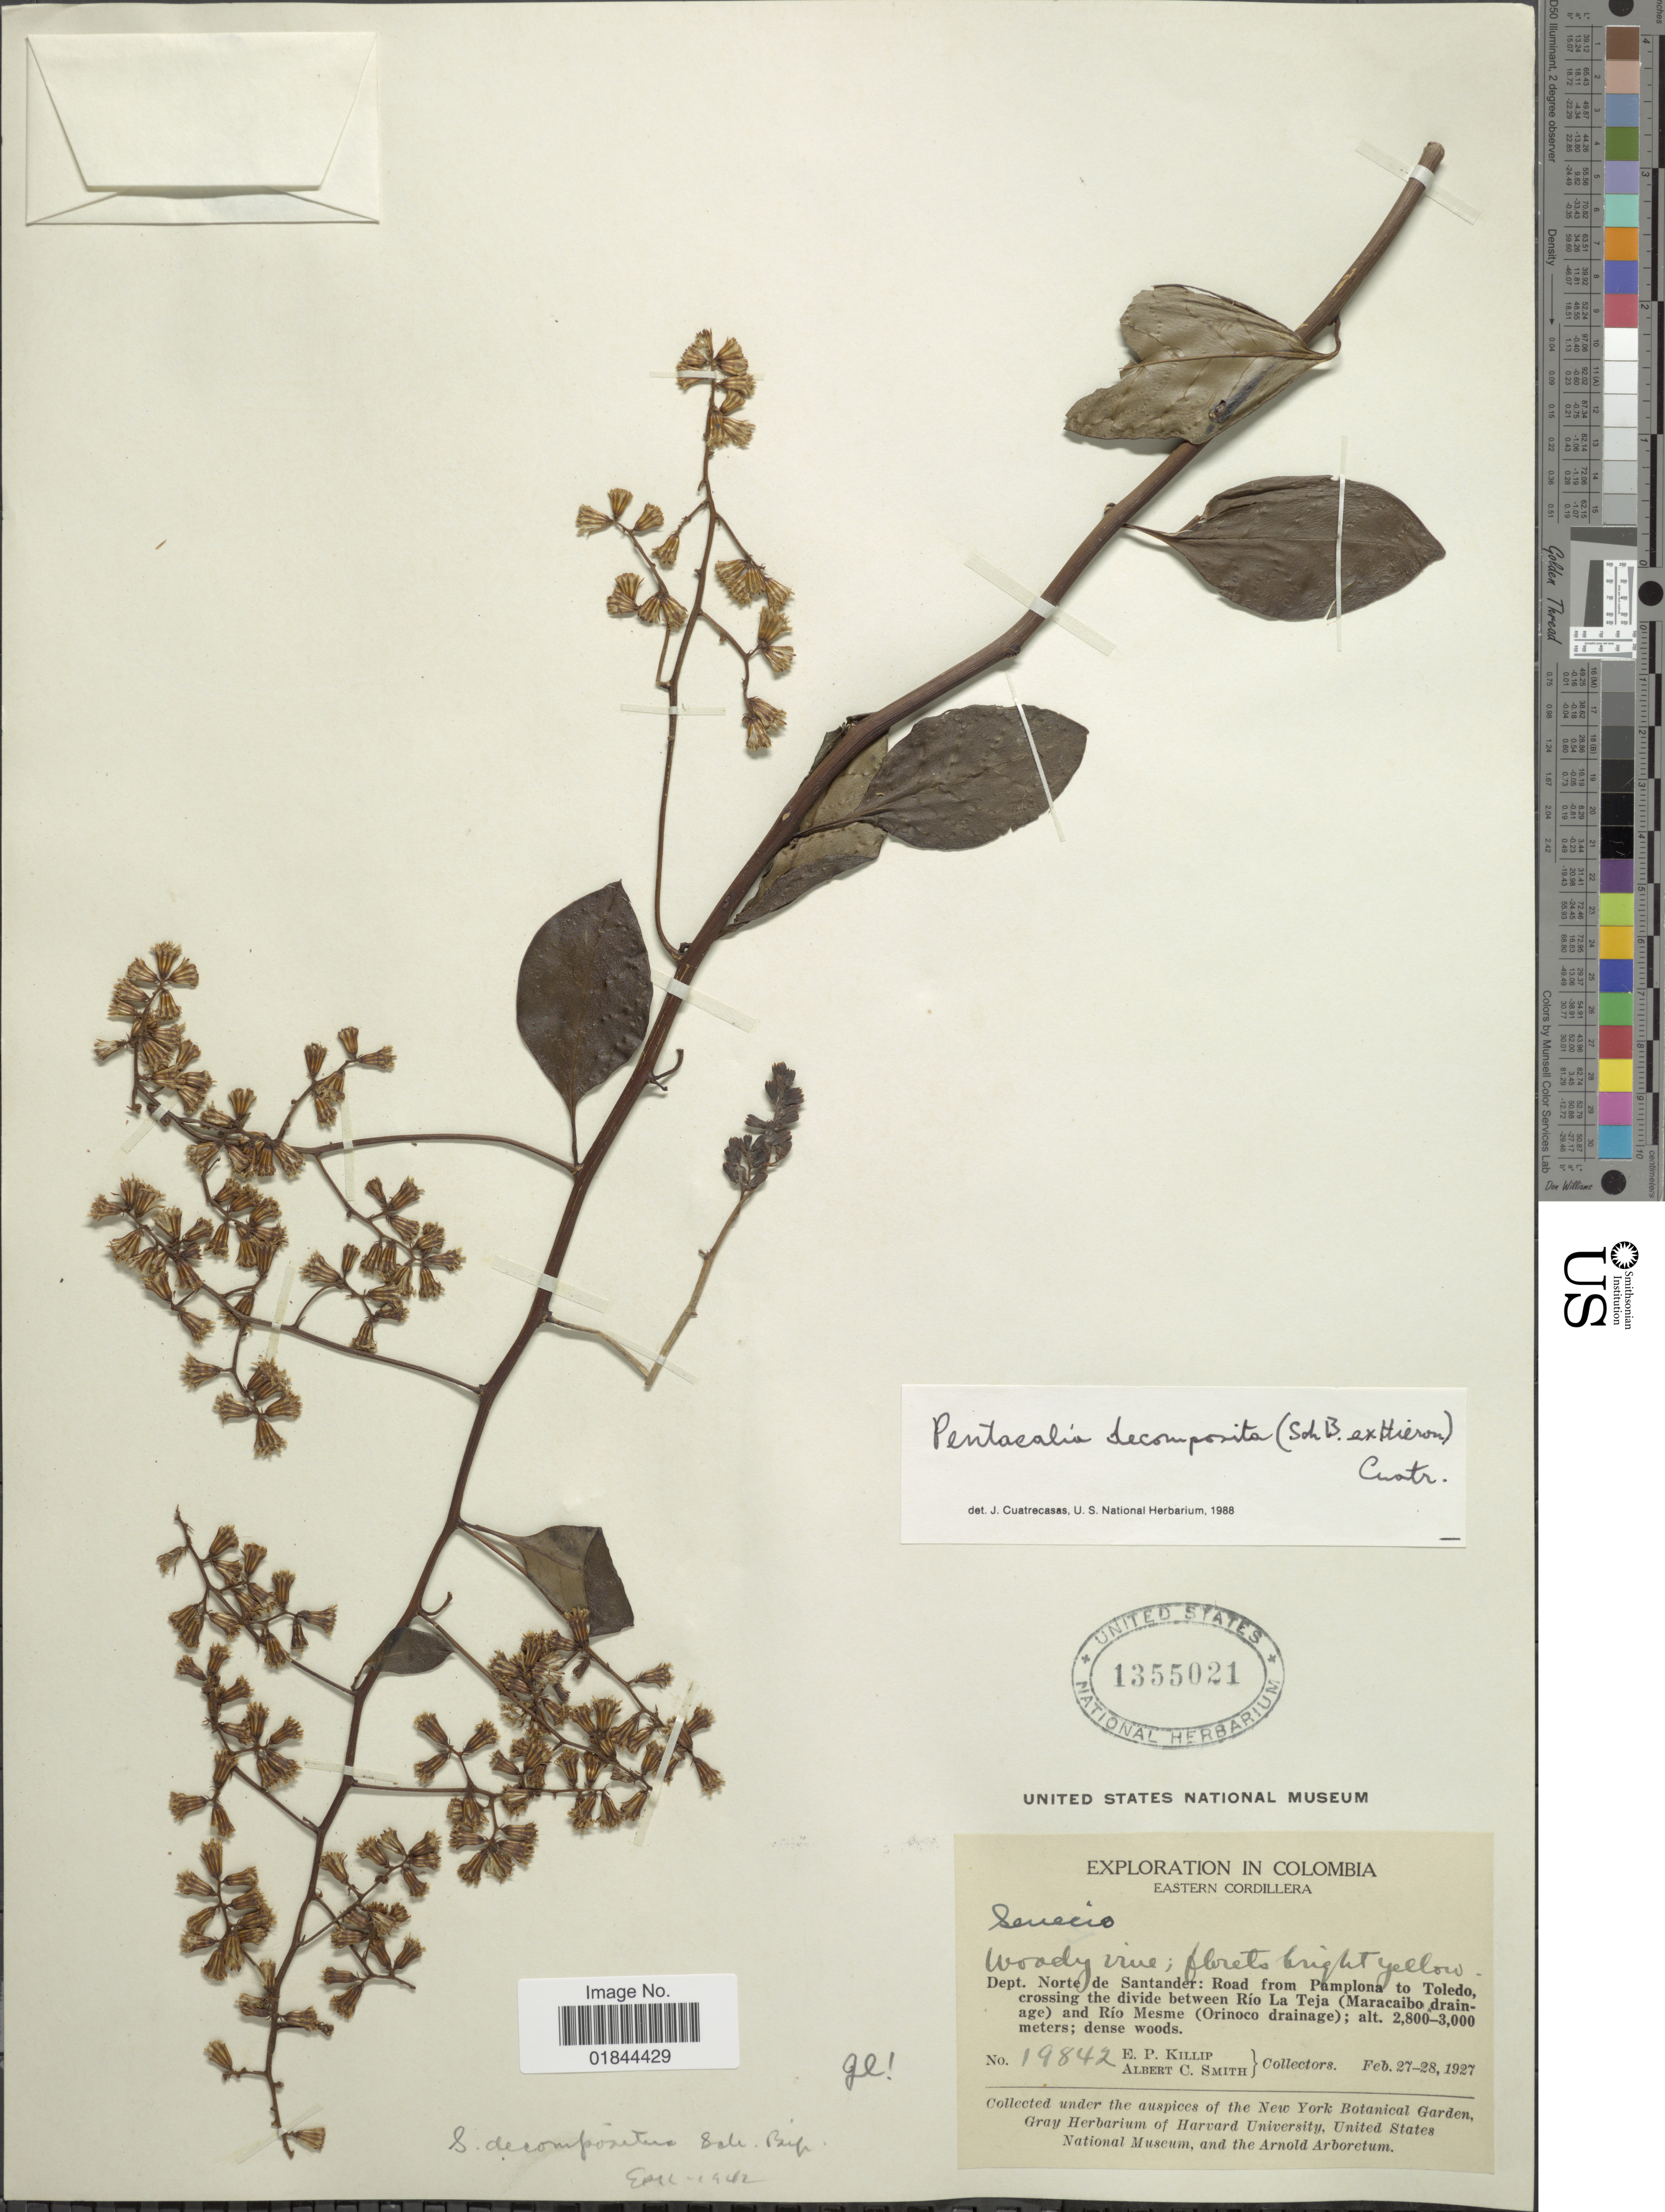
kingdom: Plantae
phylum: Tracheophyta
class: Magnoliopsida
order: Asterales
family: Asteraceae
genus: Pentacalia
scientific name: Pentacalia decomposita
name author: (Sch. Bip. ex Hieron.) Cuatrec.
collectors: E. P. Killip & A. C. Smith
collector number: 19842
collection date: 1927-02-27/1927-02-28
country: Colombia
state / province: Norte de Santander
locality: Eastern Cordillera, dept. Norte de Santander: Road from Pamplona to Toledo crossing the divide between Río La Teja (Maracaibo drainage) and Río Mesme (Orinoco drainage); dense woods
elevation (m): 2800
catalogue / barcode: US 1355021